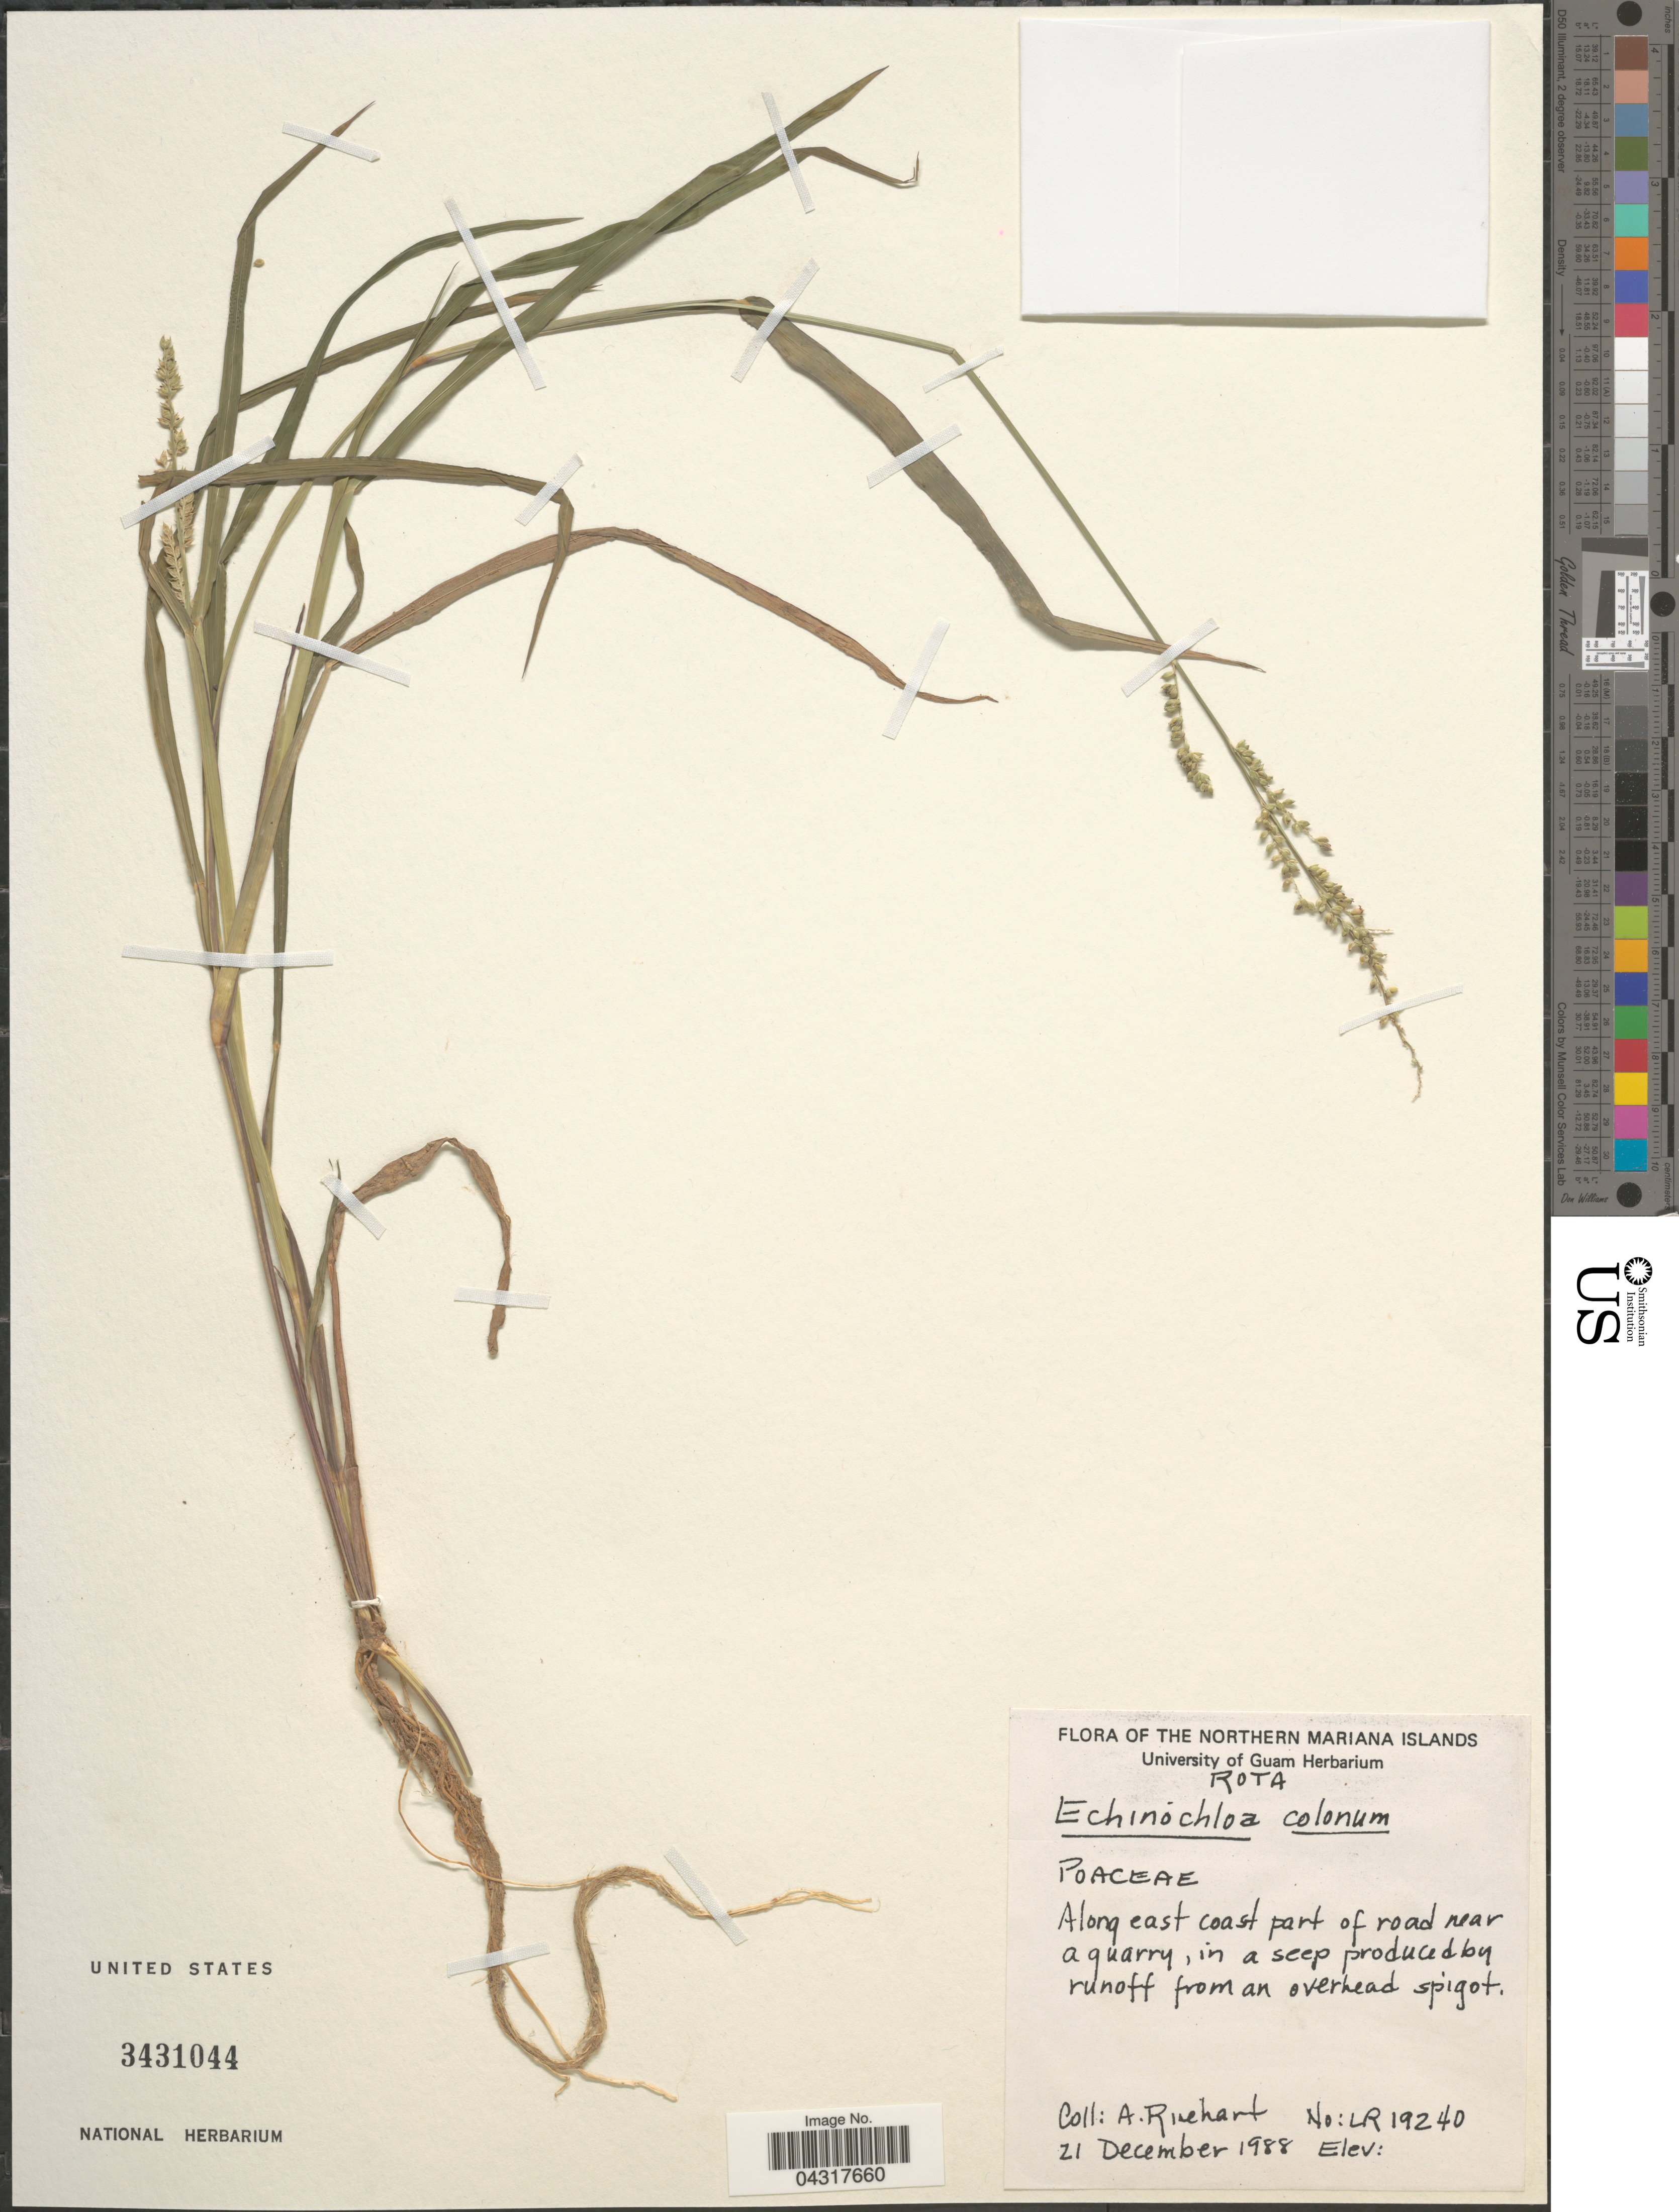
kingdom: Plantae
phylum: Tracheophyta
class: Liliopsida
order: Poales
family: Poaceae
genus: Echinochloa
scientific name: Echinochloa colona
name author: (L.) Link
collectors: A. Rinehart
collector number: LR19240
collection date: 1988-12-21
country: Northern Mariana Islands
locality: Rota. Along east coast part of road near a quarry, in a seep produced by runoff from an overhead spigot.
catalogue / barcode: US 3431044